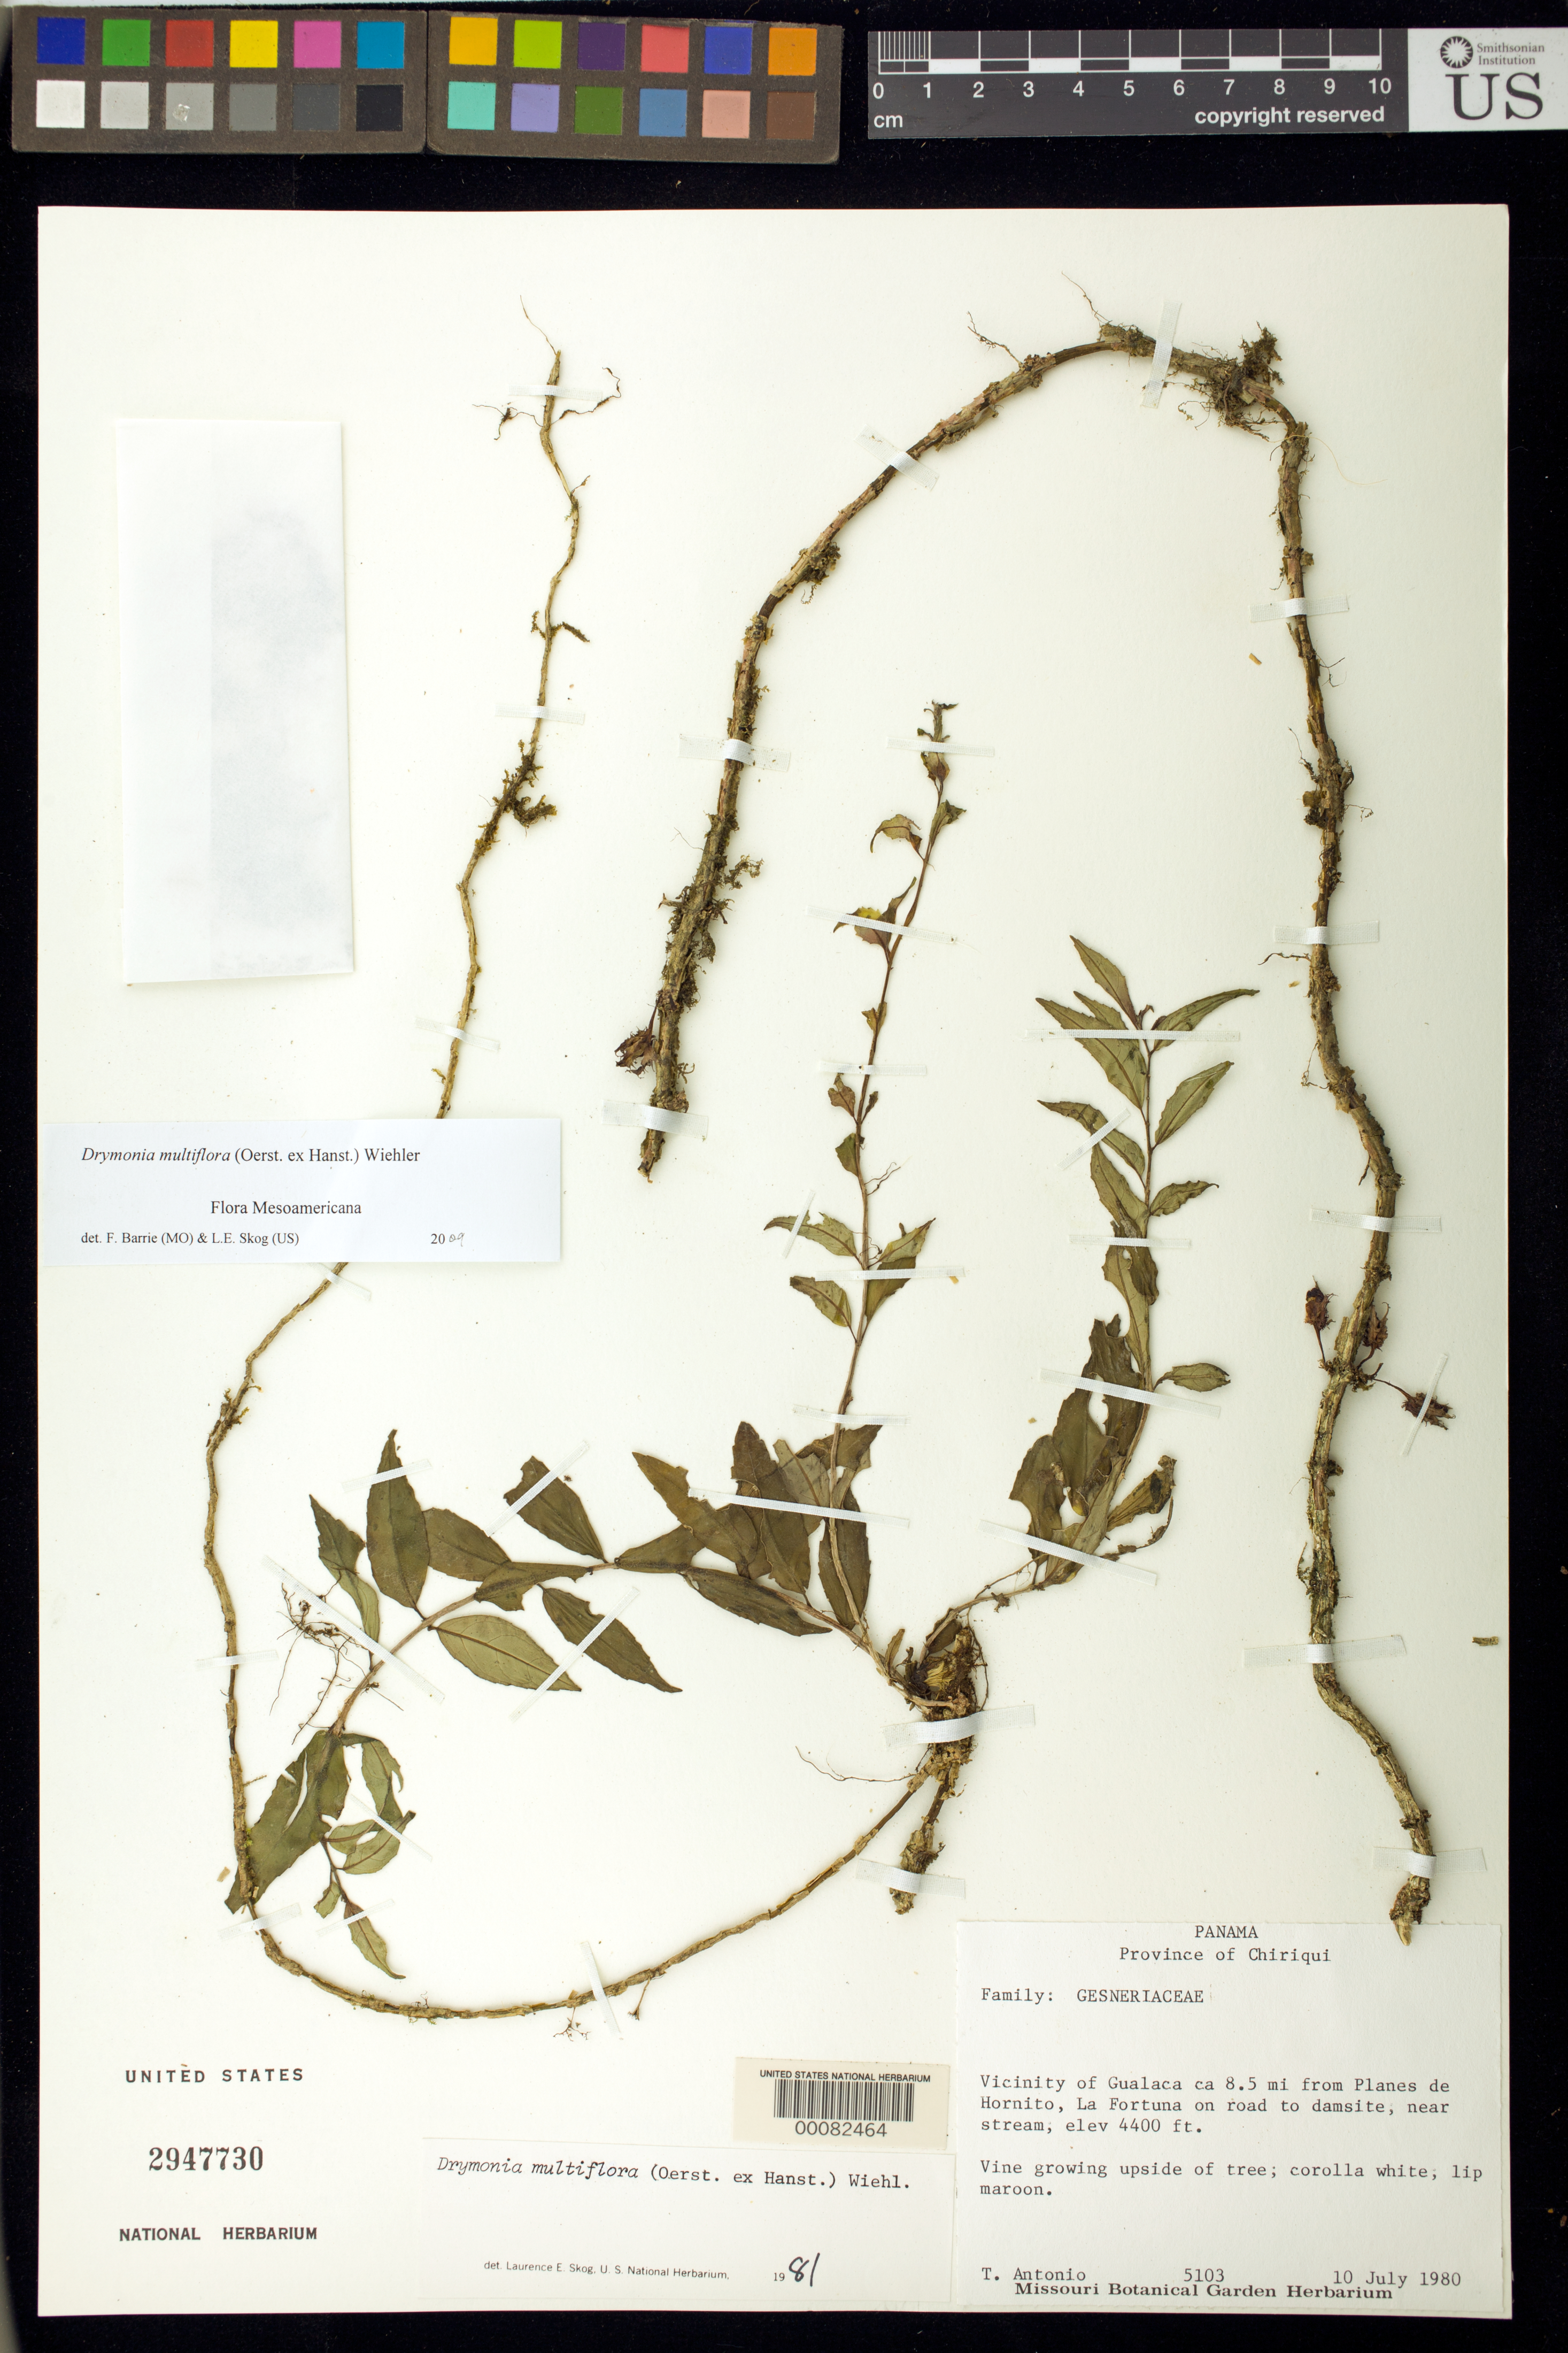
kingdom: Plantae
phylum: Tracheophyta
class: Magnoliopsida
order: Lamiales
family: Gesneriaceae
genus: Drymonia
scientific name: Drymonia multiflora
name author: (Oerst. ex Hanst.) Wiehler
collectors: T. Antonio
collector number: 5103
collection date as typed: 10 Jul 1980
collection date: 1980-07-10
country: Panama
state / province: Chiriquí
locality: Vicinity of Gualaca about 8.5 mi from Planes de Hornito, La Fortuna on road to damsite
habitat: Near stream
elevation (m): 1341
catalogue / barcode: US 2947730